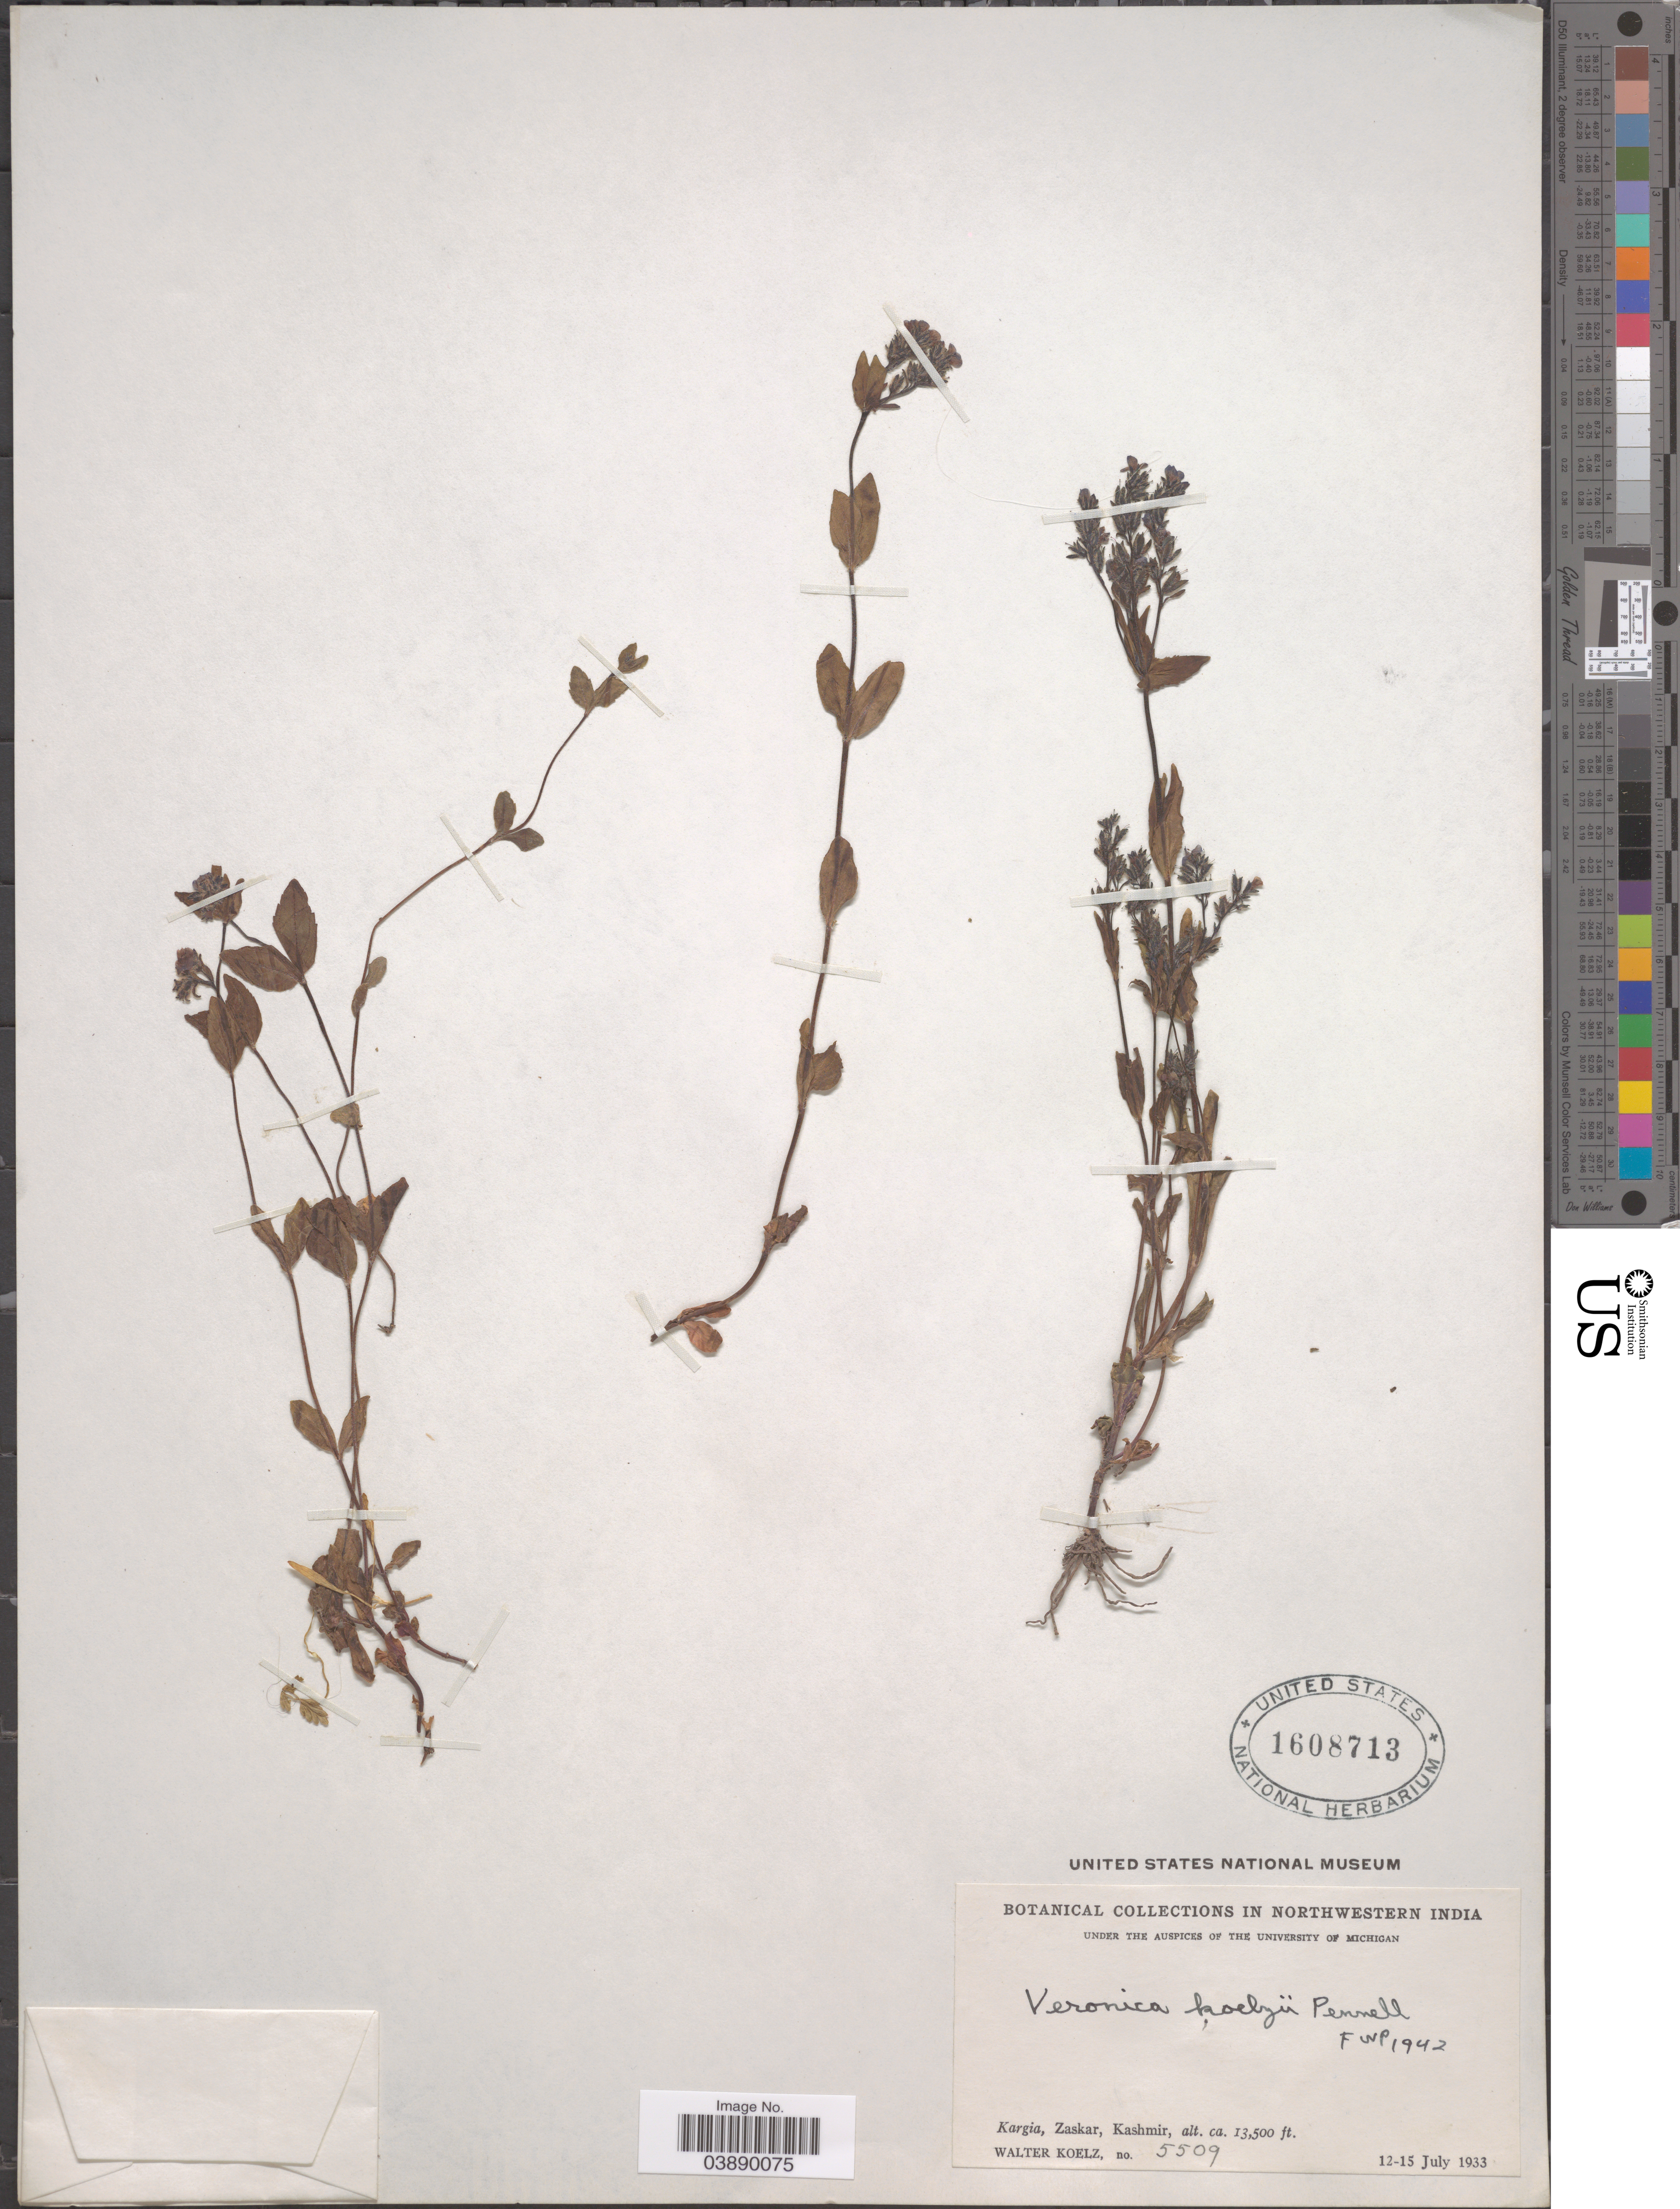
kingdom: Plantae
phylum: Tracheophyta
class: Magnoliopsida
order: Lamiales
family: Plantaginaceae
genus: Veronica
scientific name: Veronica koelzii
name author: Pennell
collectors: W. N. Koelz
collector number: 5509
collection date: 1933-07-12/1933-07-15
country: India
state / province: Jammu and Kashmir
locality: Northwestern India. Kargia, Zaskar, Kashmir.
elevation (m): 4115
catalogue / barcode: US 1608713